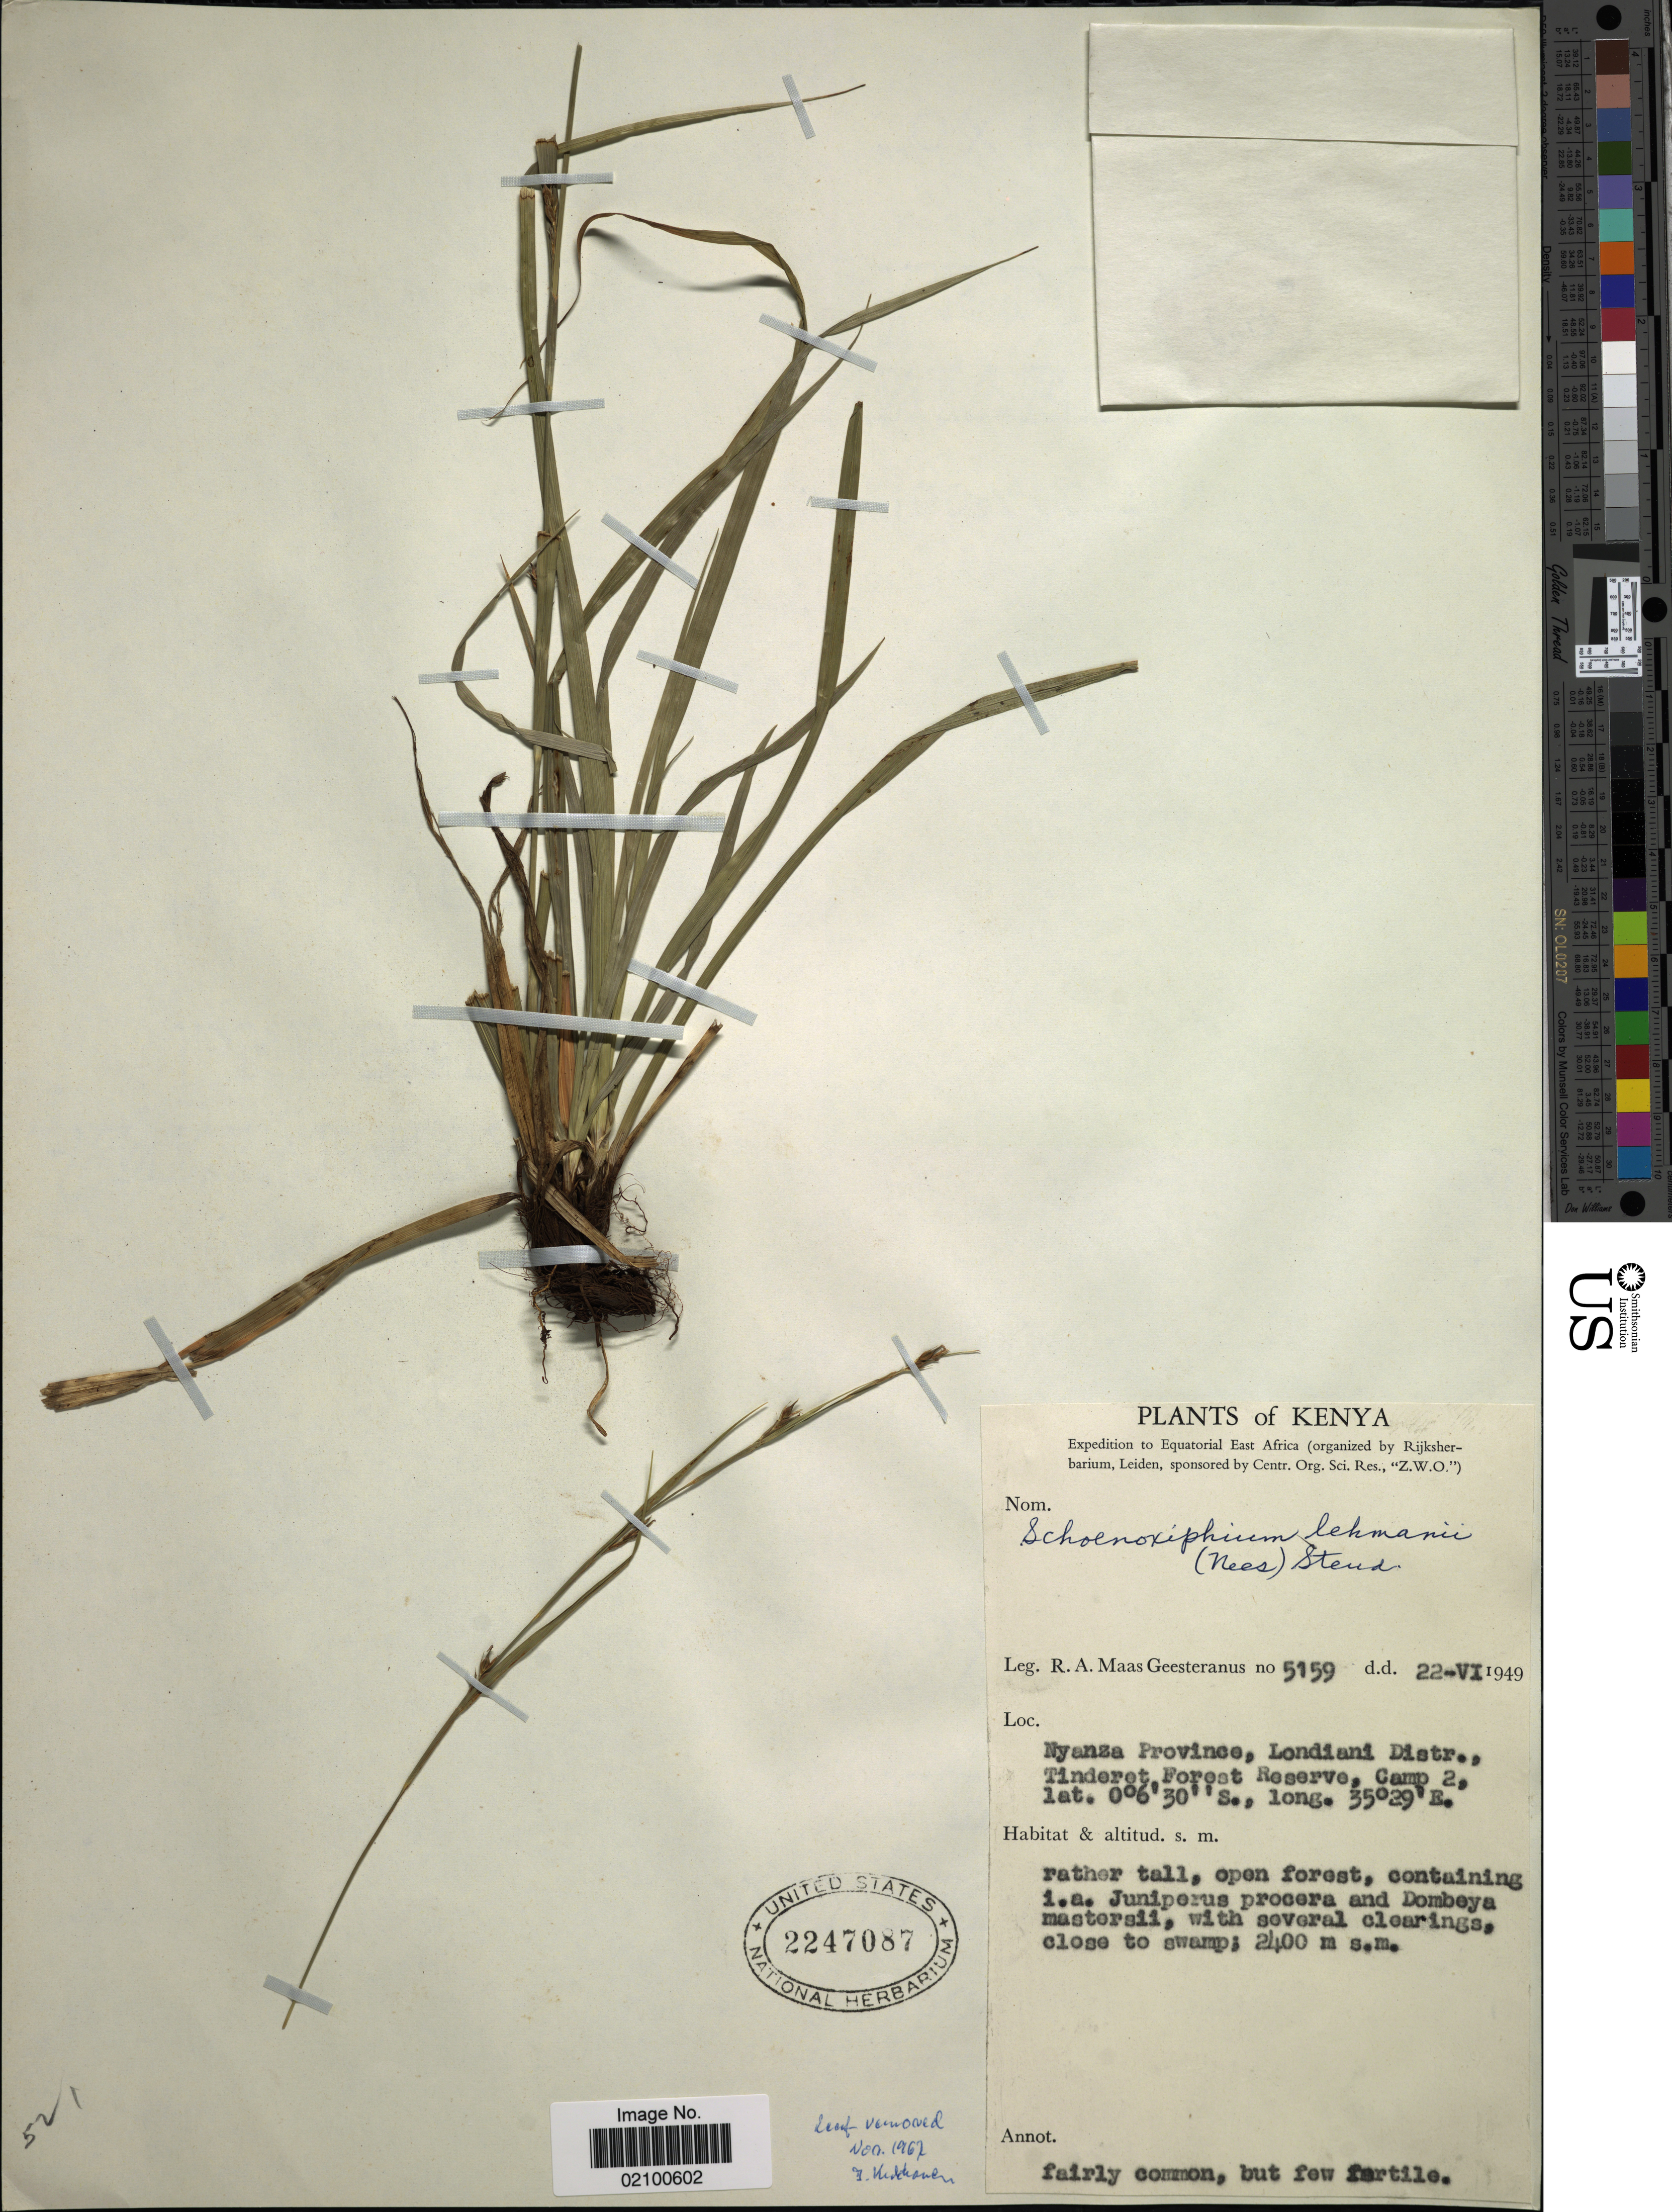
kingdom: Plantae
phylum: Tracheophyta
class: Liliopsida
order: Poales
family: Cyperaceae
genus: Carex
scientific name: Carex uhligii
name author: K. Schum. ex C.B. Clarke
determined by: Strong, Mark T., (BOT), Smithsonian Institution - National Museum of Natural History (UNITED STATES)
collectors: R. A. Maas Geesteranus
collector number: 5159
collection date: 1949-06-22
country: Kenya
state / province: Kericho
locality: Londiani Distr., Tinderet Forest Reserve, Camp 2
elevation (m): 2400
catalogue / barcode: US 2247087